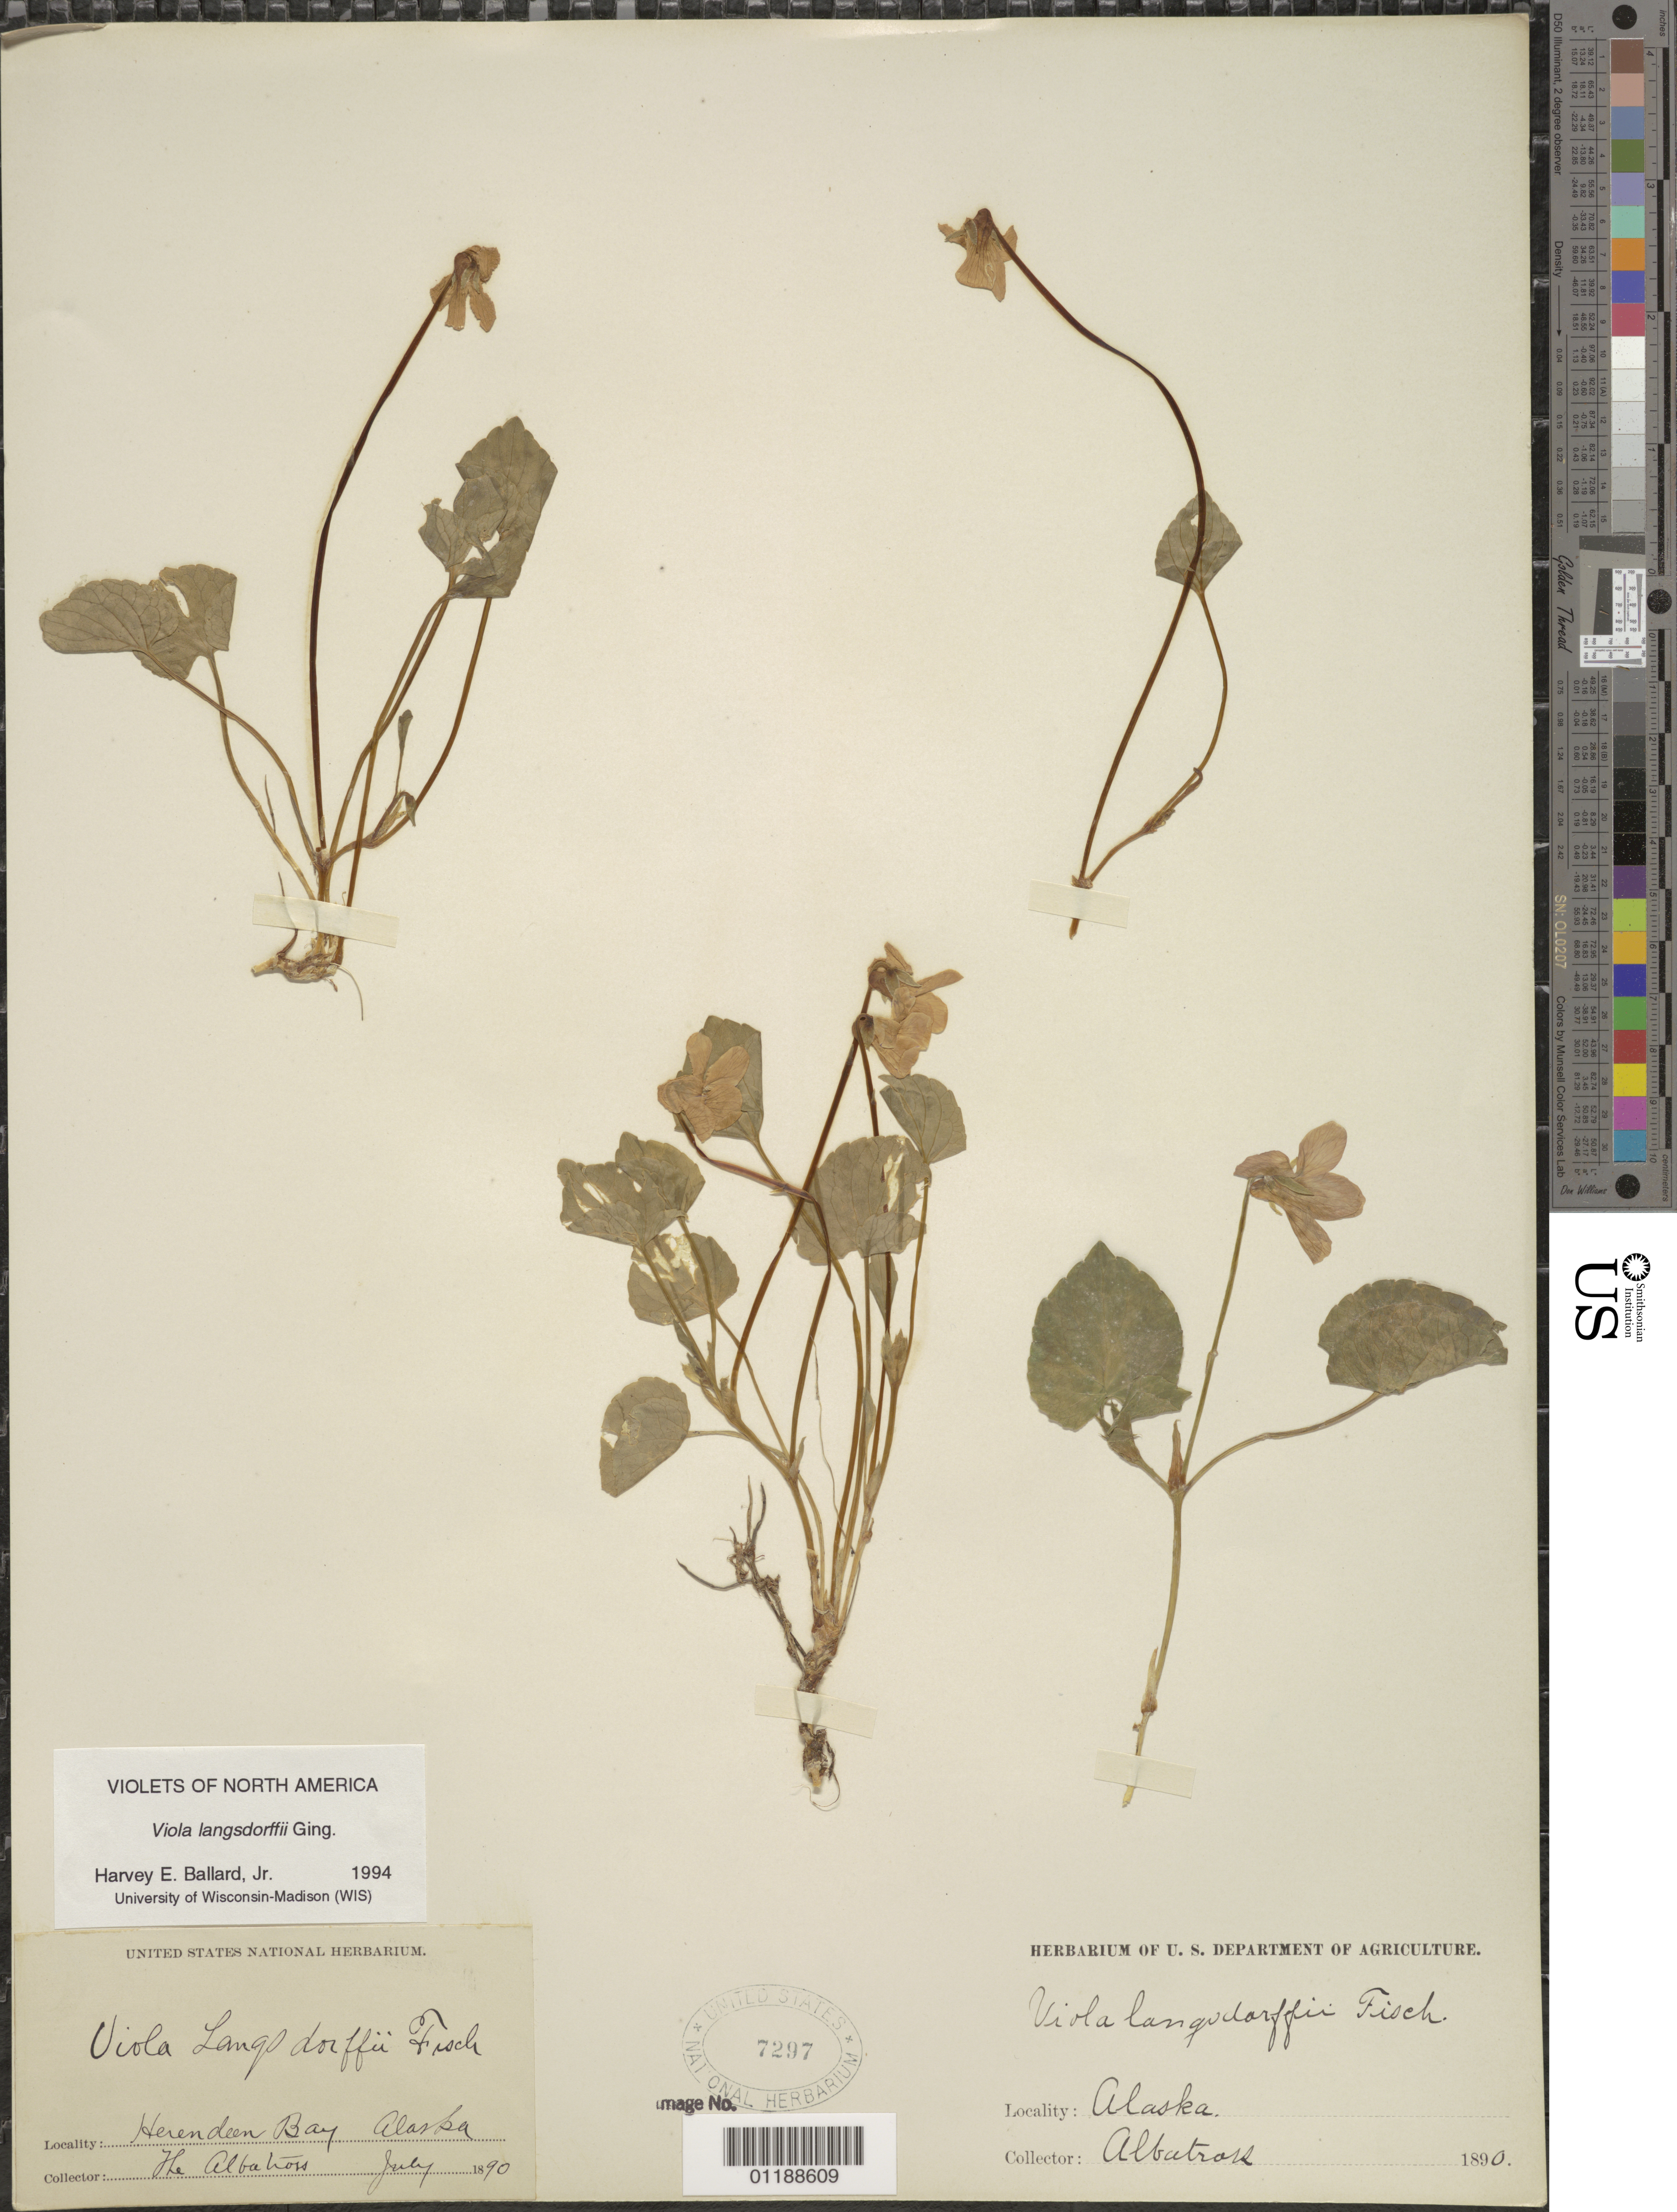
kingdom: Plantae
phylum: Tracheophyta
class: Magnoliopsida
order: Malpighiales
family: Violaceae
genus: Viola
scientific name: Viola langsdorffii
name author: Fisch. ex Ging.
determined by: Ballard, Harvey E.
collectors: "The Albatross"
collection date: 1890-07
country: United States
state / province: Alaska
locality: Herendeen Bay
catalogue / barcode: US 7297